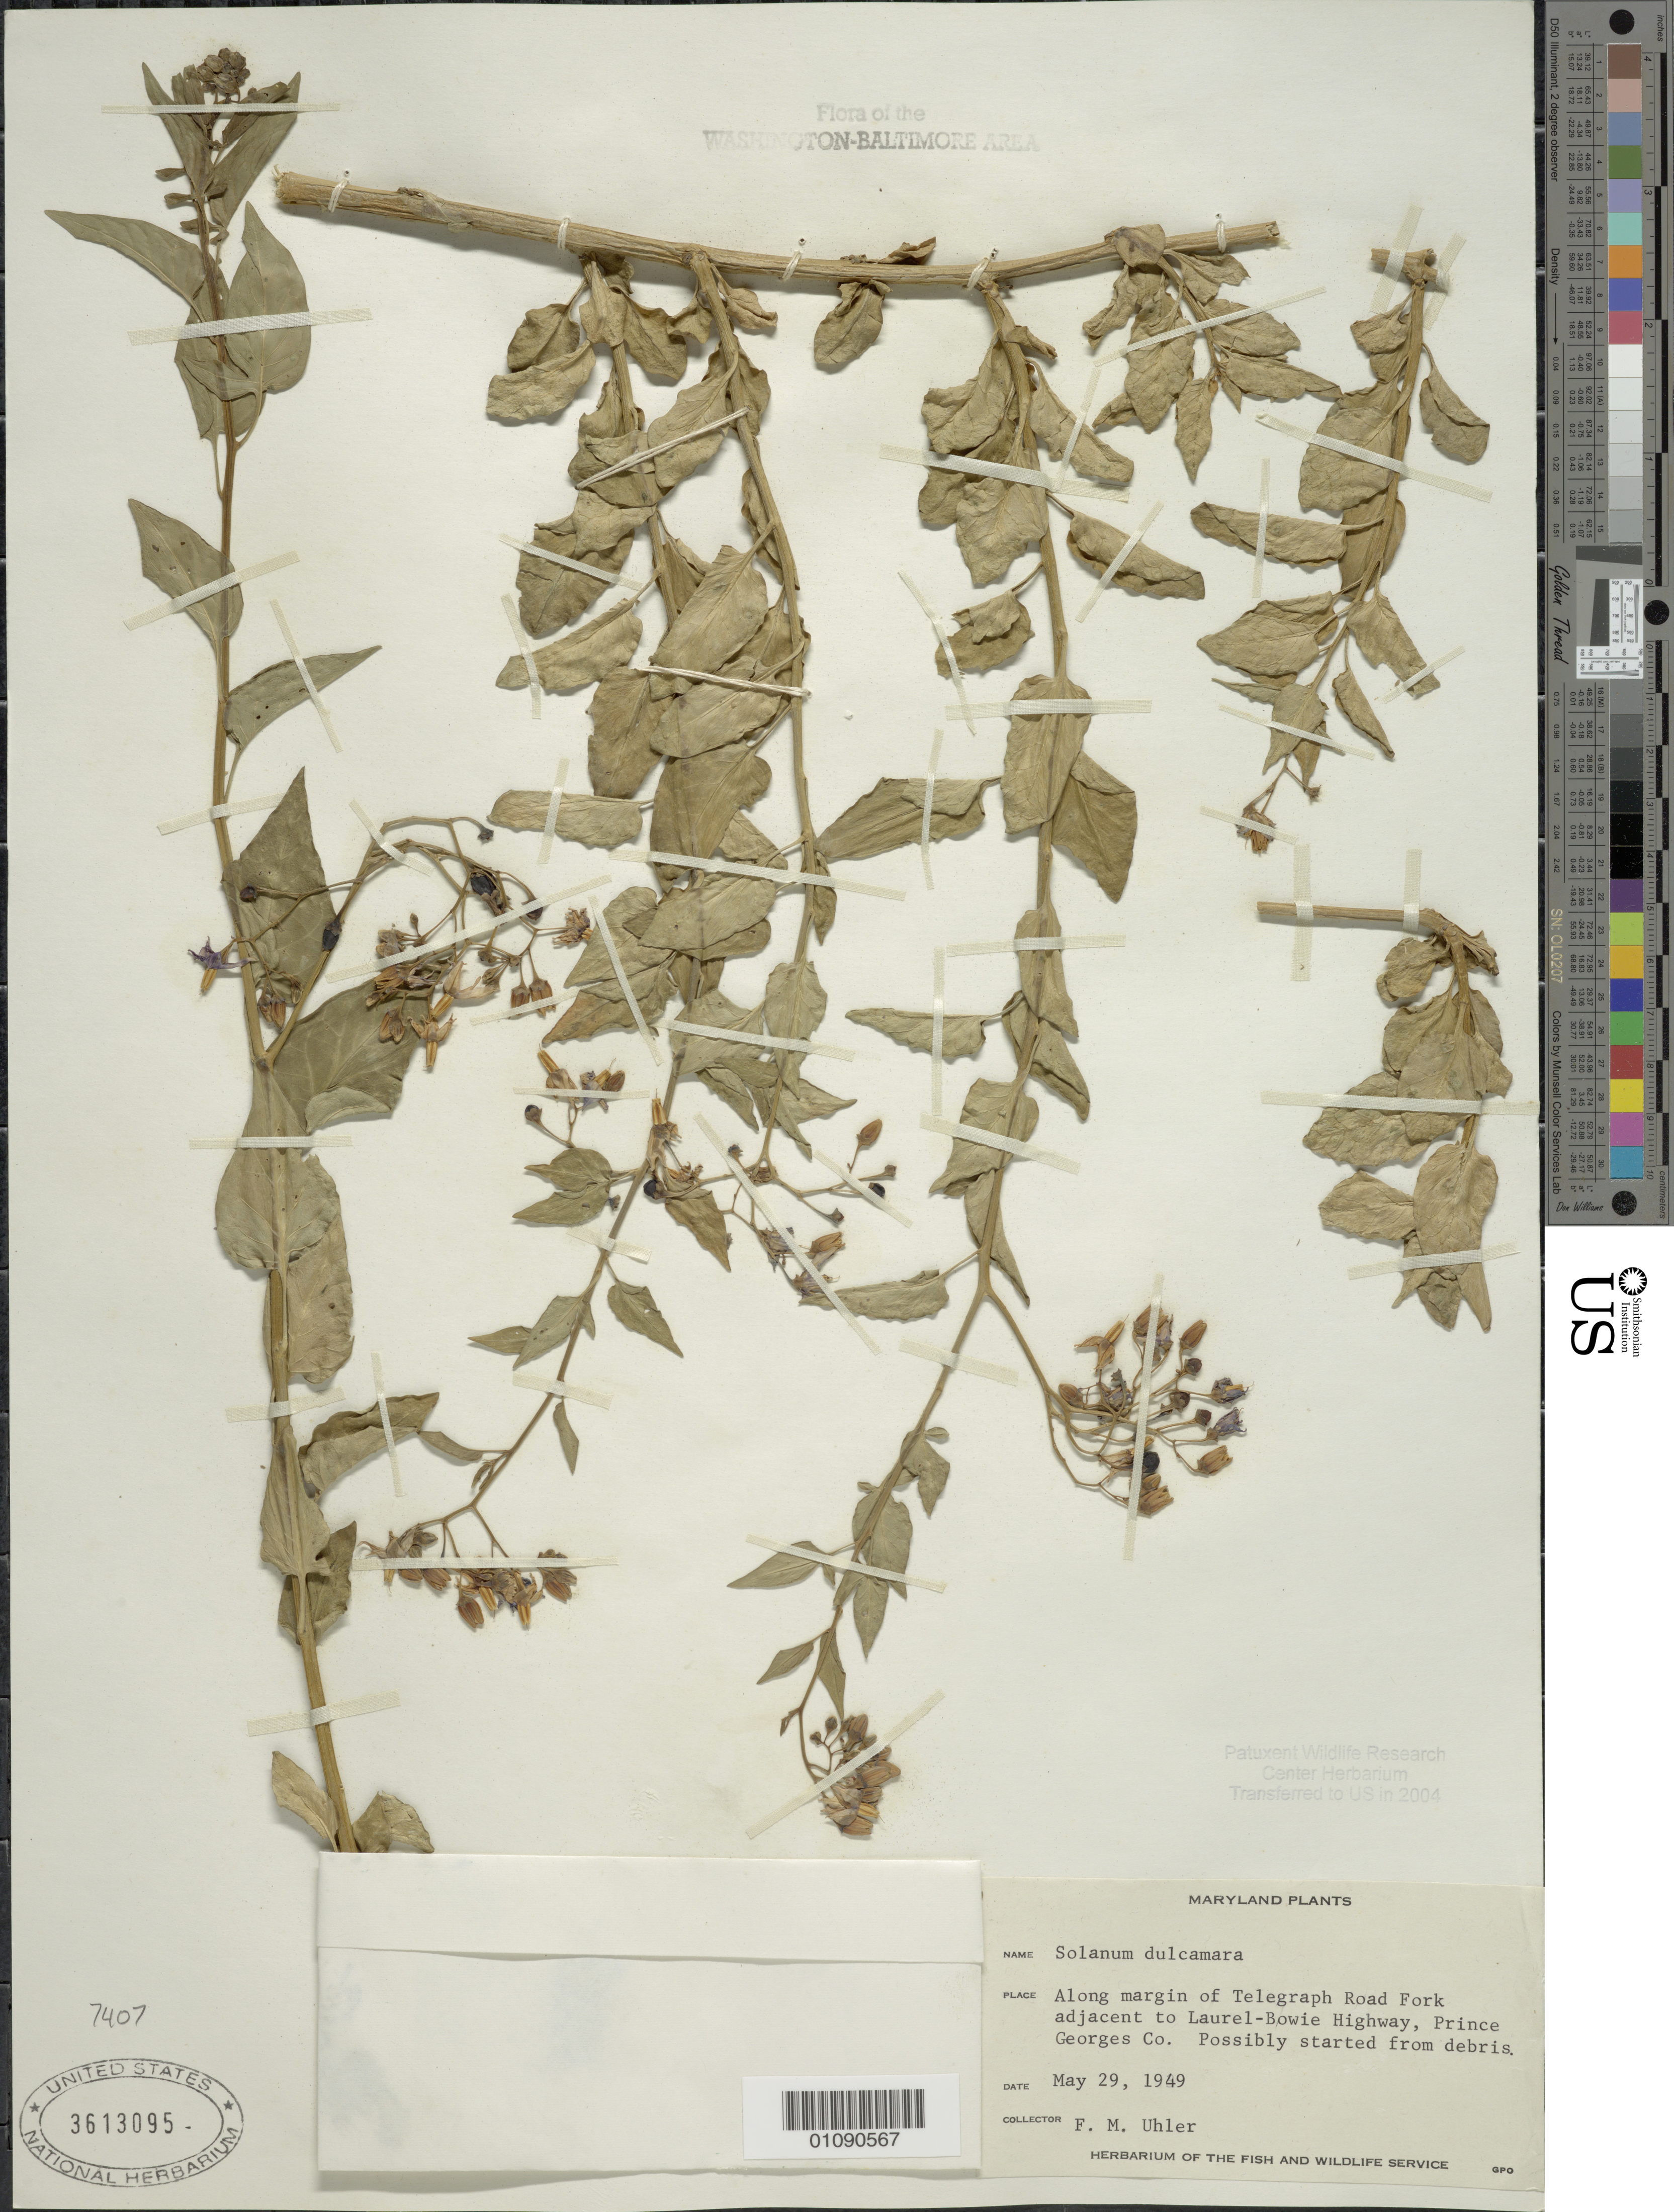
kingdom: Plantae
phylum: Tracheophyta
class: Magnoliopsida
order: Solanales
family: Solanaceae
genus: Solanum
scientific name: Solanum dulcamara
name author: L.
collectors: F. M. Uhler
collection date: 1949-05-29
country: United States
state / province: Maryland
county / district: Prince George's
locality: Along margin of Telegraph Rd. fork adjacent to Laurel-Bowie Hwy.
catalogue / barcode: US 3613095